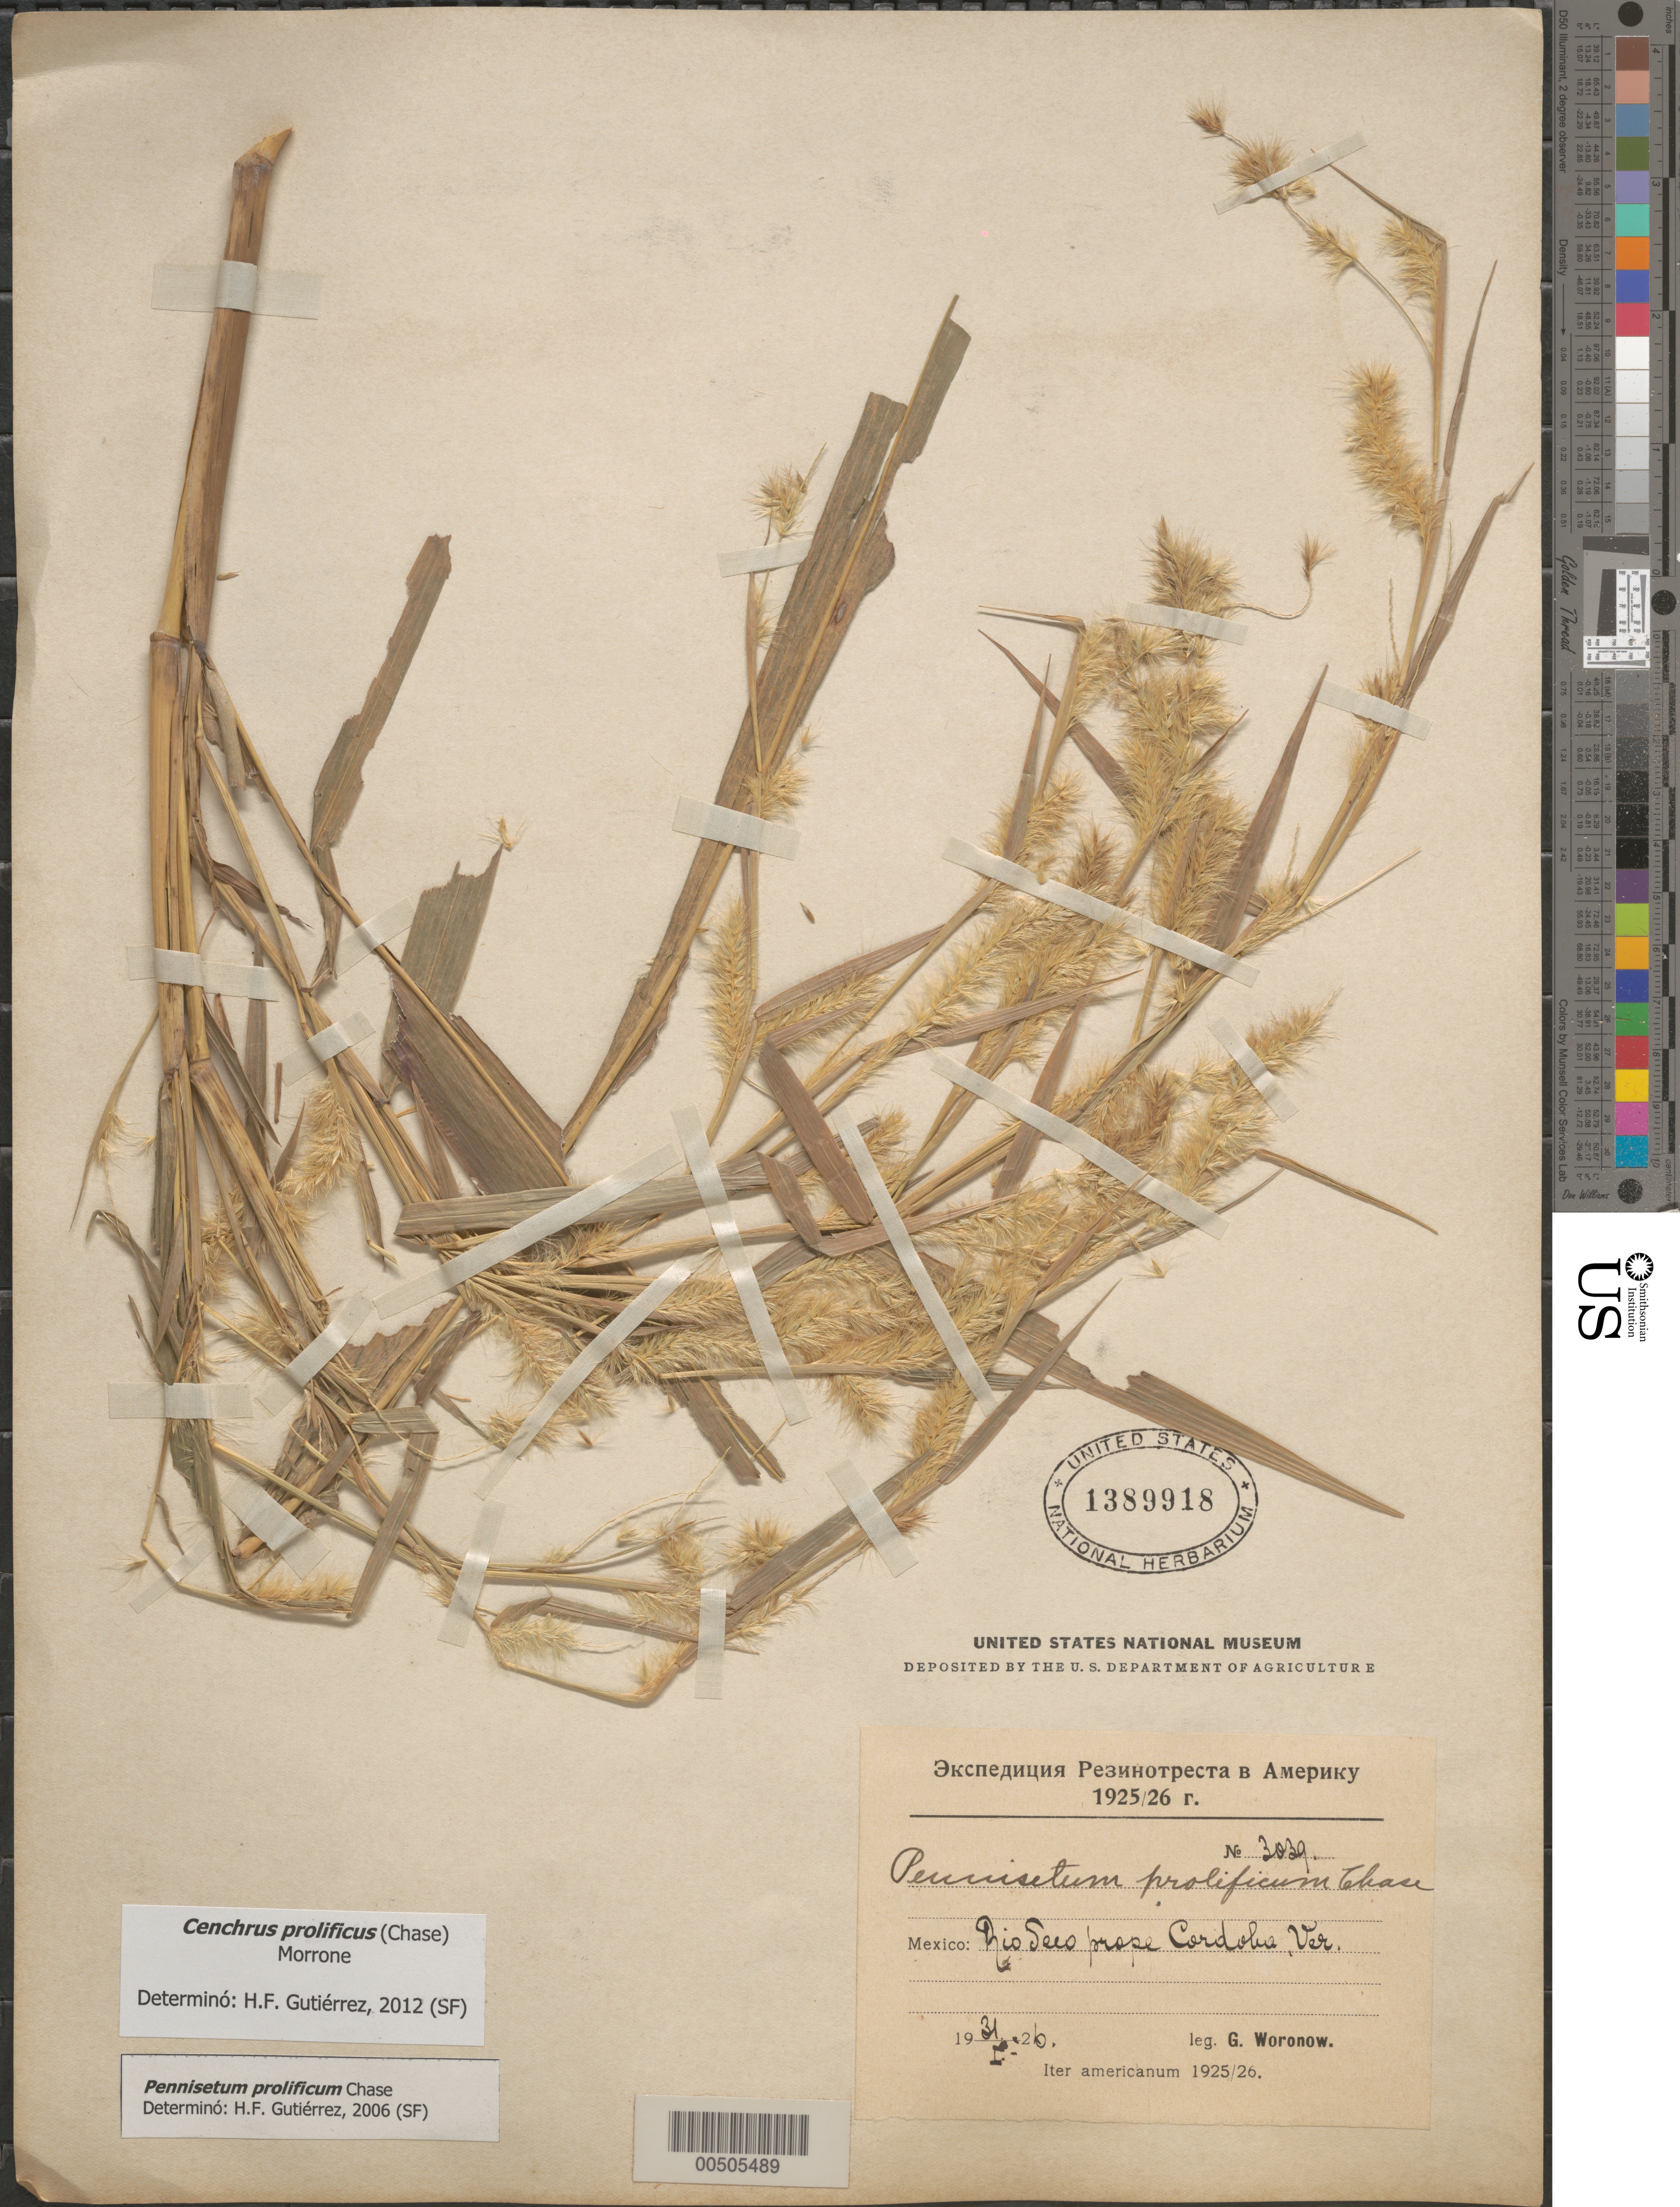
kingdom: Plantae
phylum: Tracheophyta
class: Liliopsida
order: Poales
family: Poaceae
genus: Cenchrus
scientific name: Cenchrus prolificus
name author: (Chase) Morrone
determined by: Gutiérrez, H. F.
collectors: G. Woronow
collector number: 3039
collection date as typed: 31 Jan 1926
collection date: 1926-01-31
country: Mexico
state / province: Veracruz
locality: Rio Seco prope Córdoba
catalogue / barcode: US 1389918